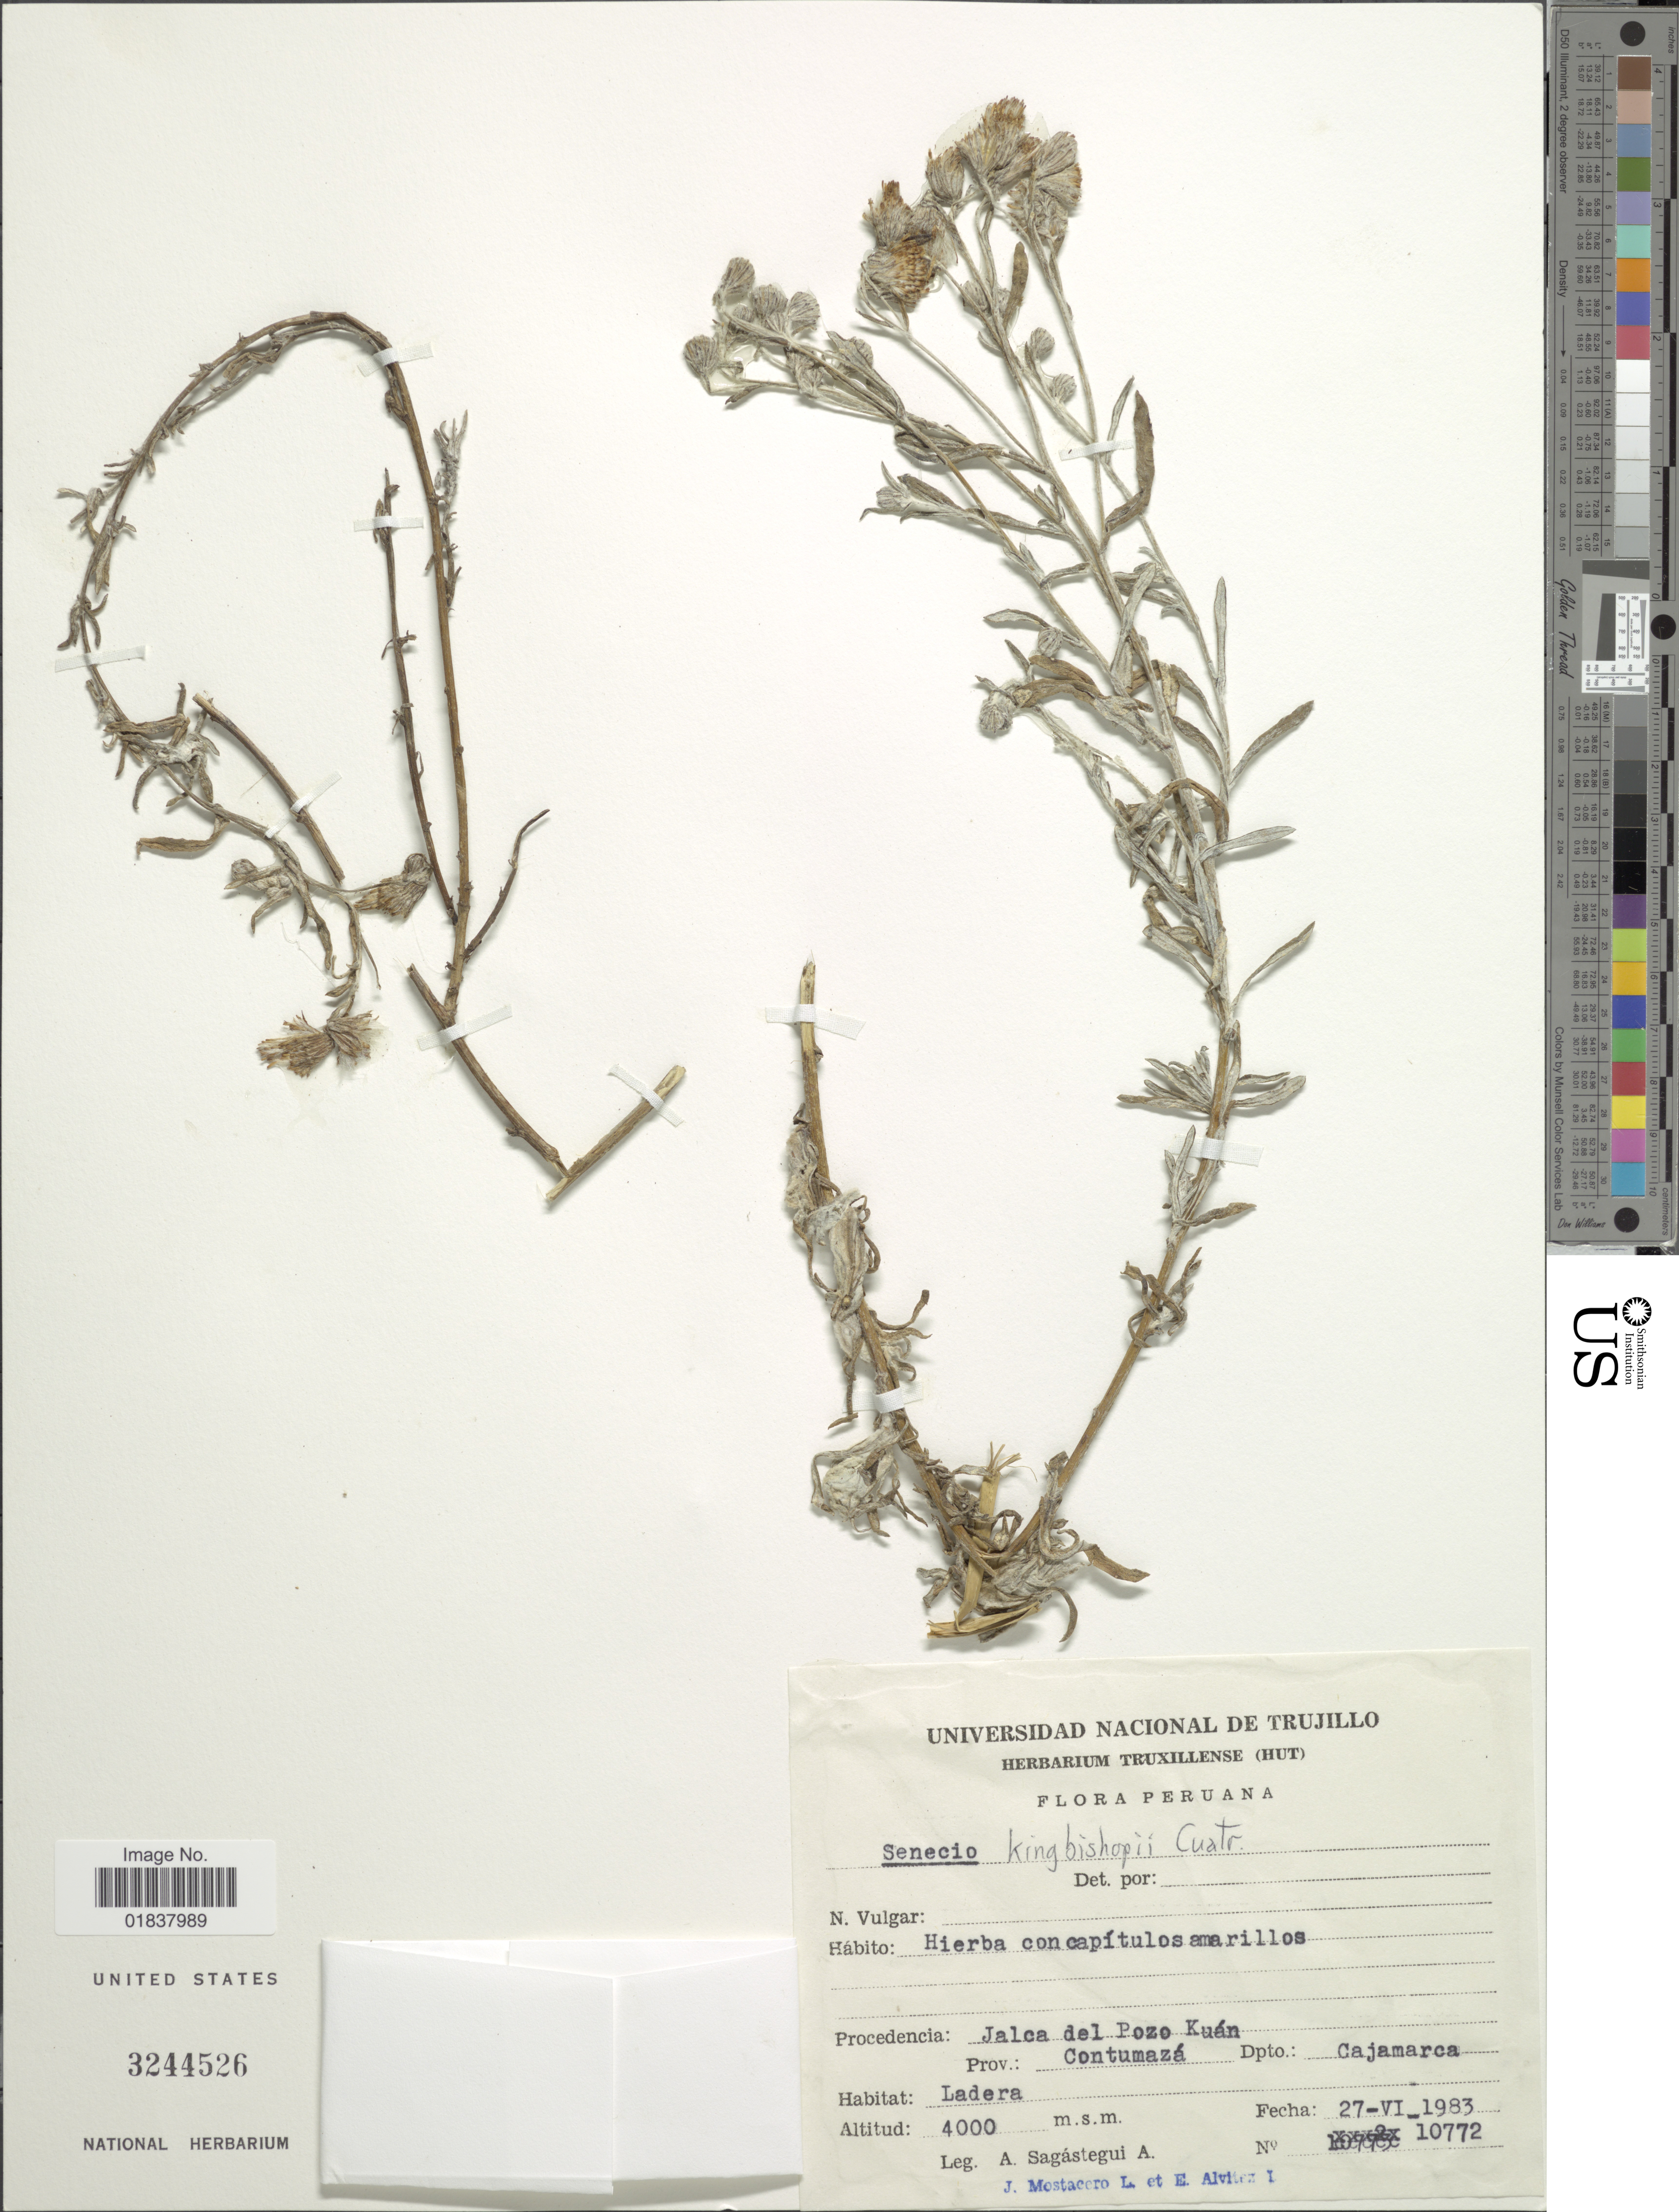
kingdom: Plantae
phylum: Tracheophyta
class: Magnoliopsida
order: Asterales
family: Asteraceae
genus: Senecio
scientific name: Senecio kingbishopii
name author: Cuatrec.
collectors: A. Sagástegui A., J. Mostacero L. & E. Alvitez I.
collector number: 10772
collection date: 1983-06-27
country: Peru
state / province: Cajamarca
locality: Jalca del Pozo Kuan, Prov. Contumaza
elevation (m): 4000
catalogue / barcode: US 3244526